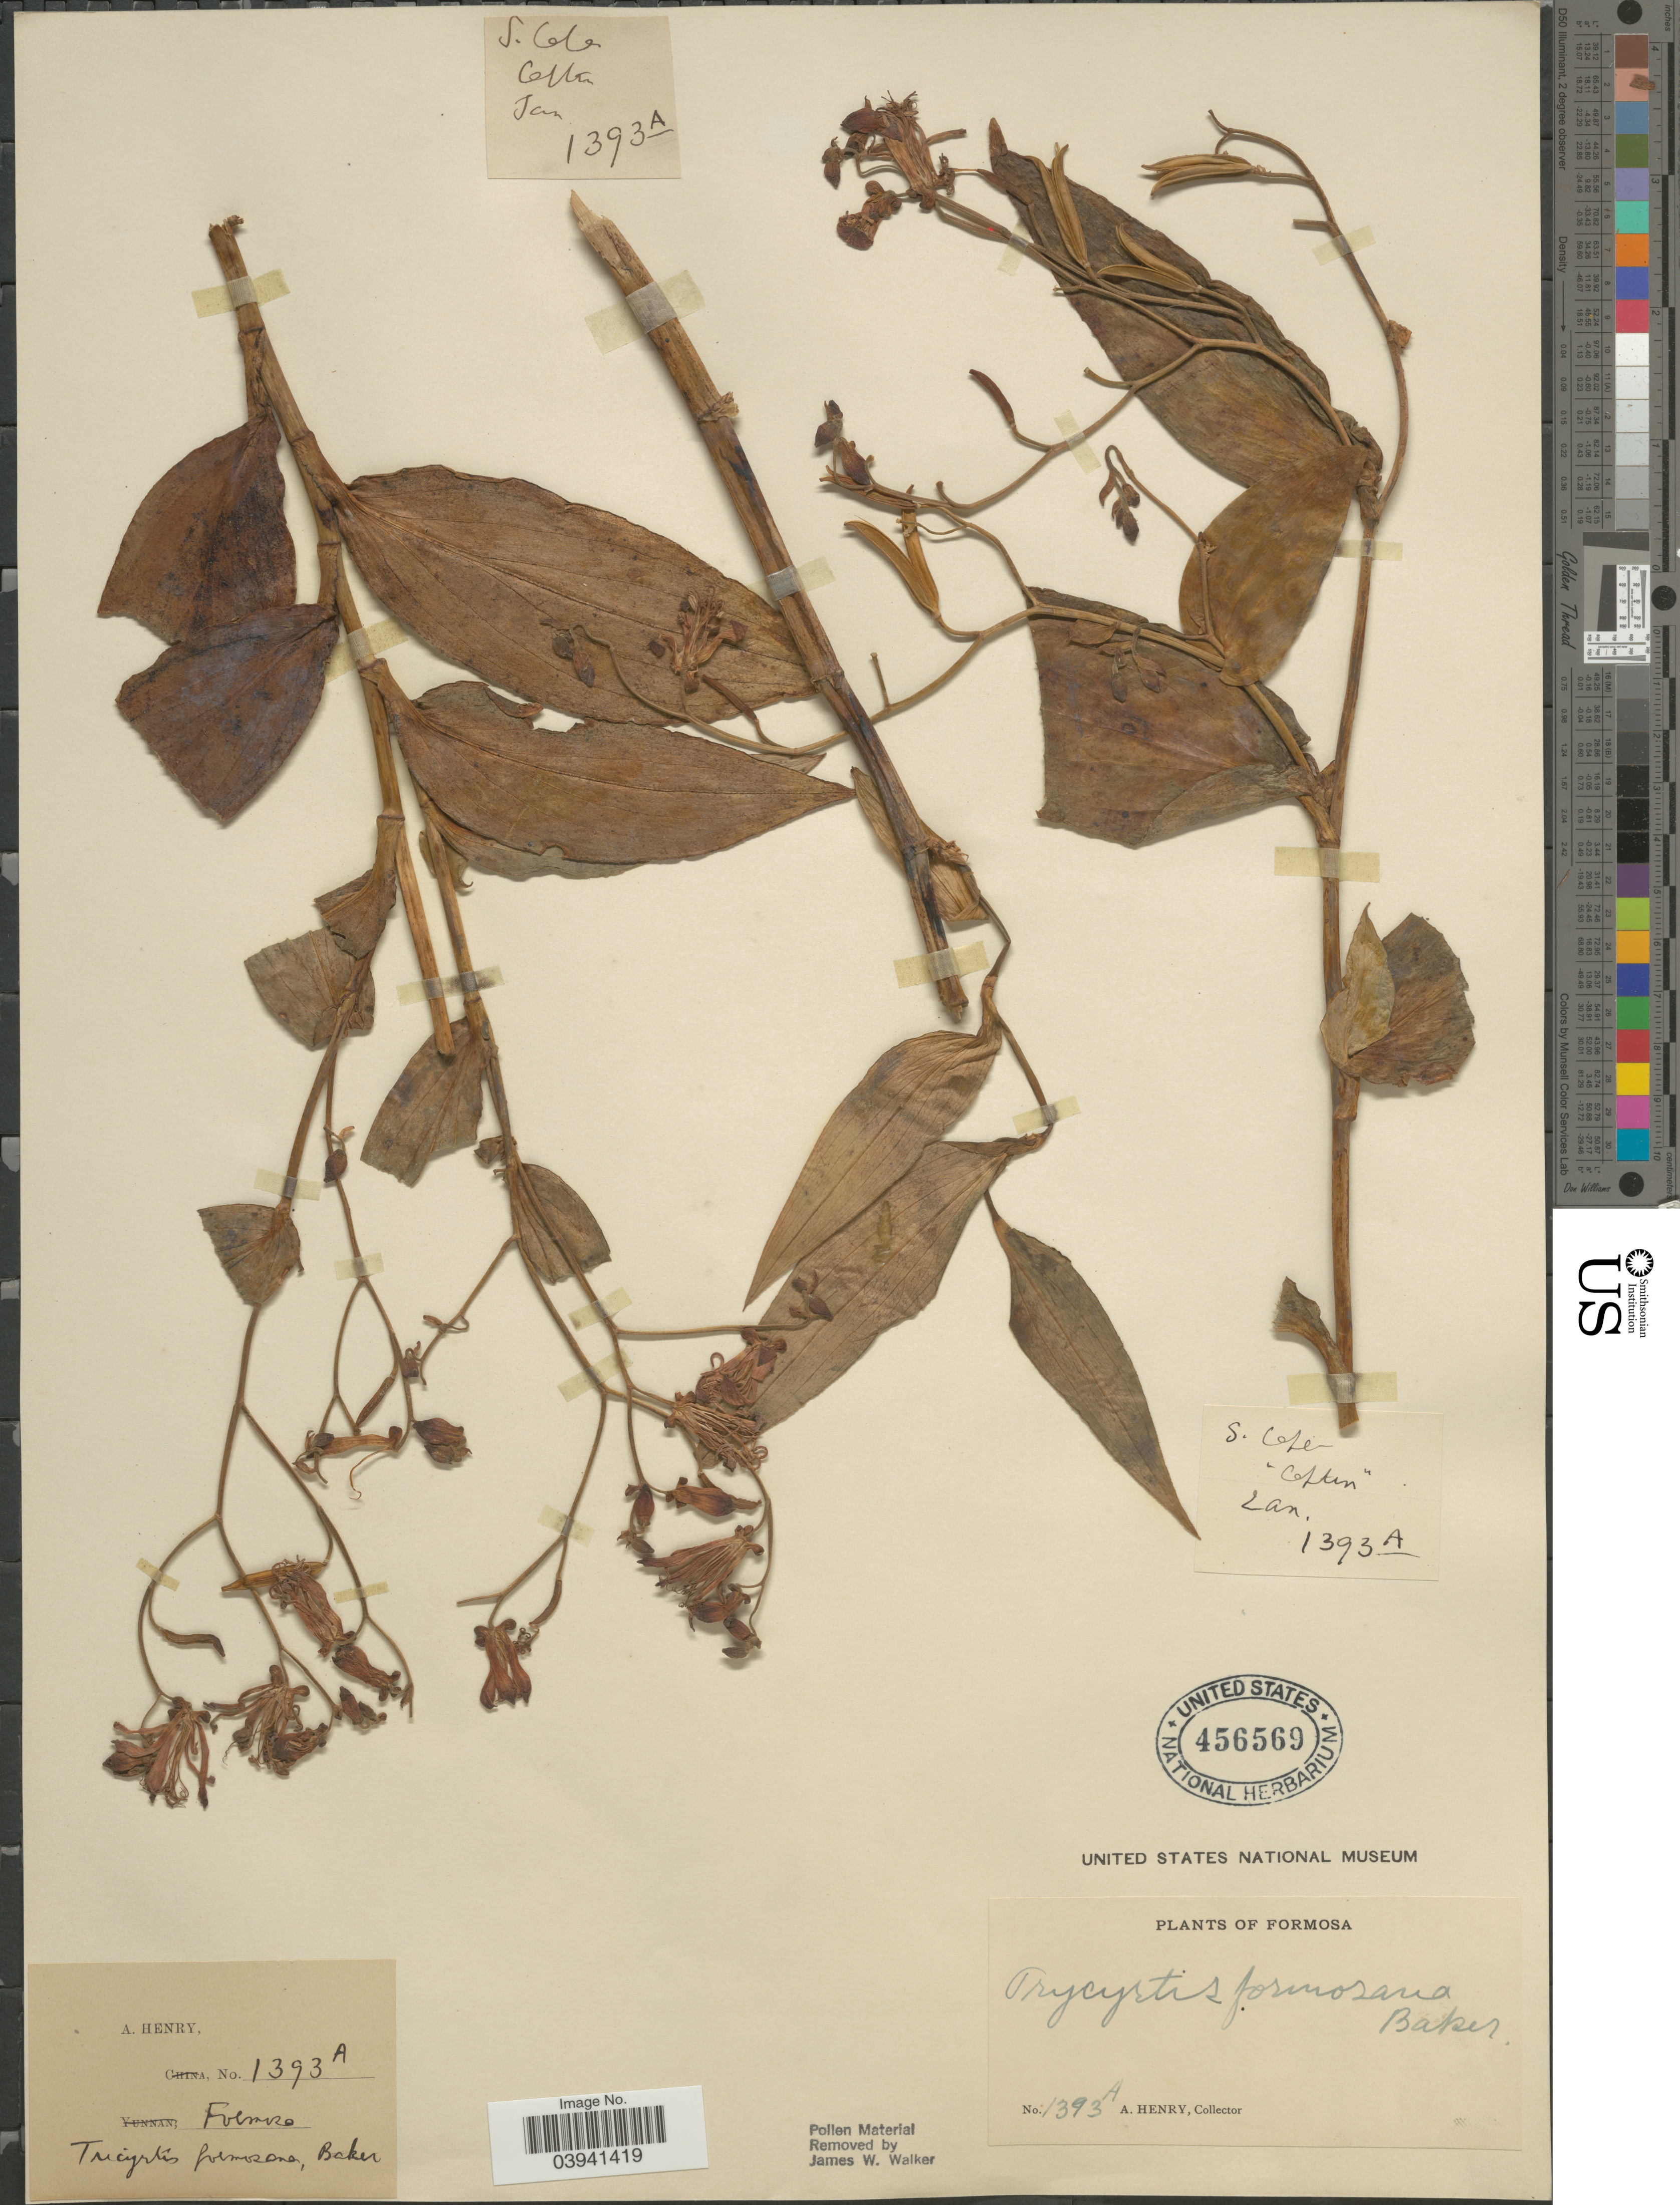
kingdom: Plantae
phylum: Tracheophyta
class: Liliopsida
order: Liliales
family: Liliaceae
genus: Tricyrtis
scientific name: Tricyrtis formosana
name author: Baker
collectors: A. Henry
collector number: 1393 A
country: Taiwan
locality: Formosa.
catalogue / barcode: US 456569